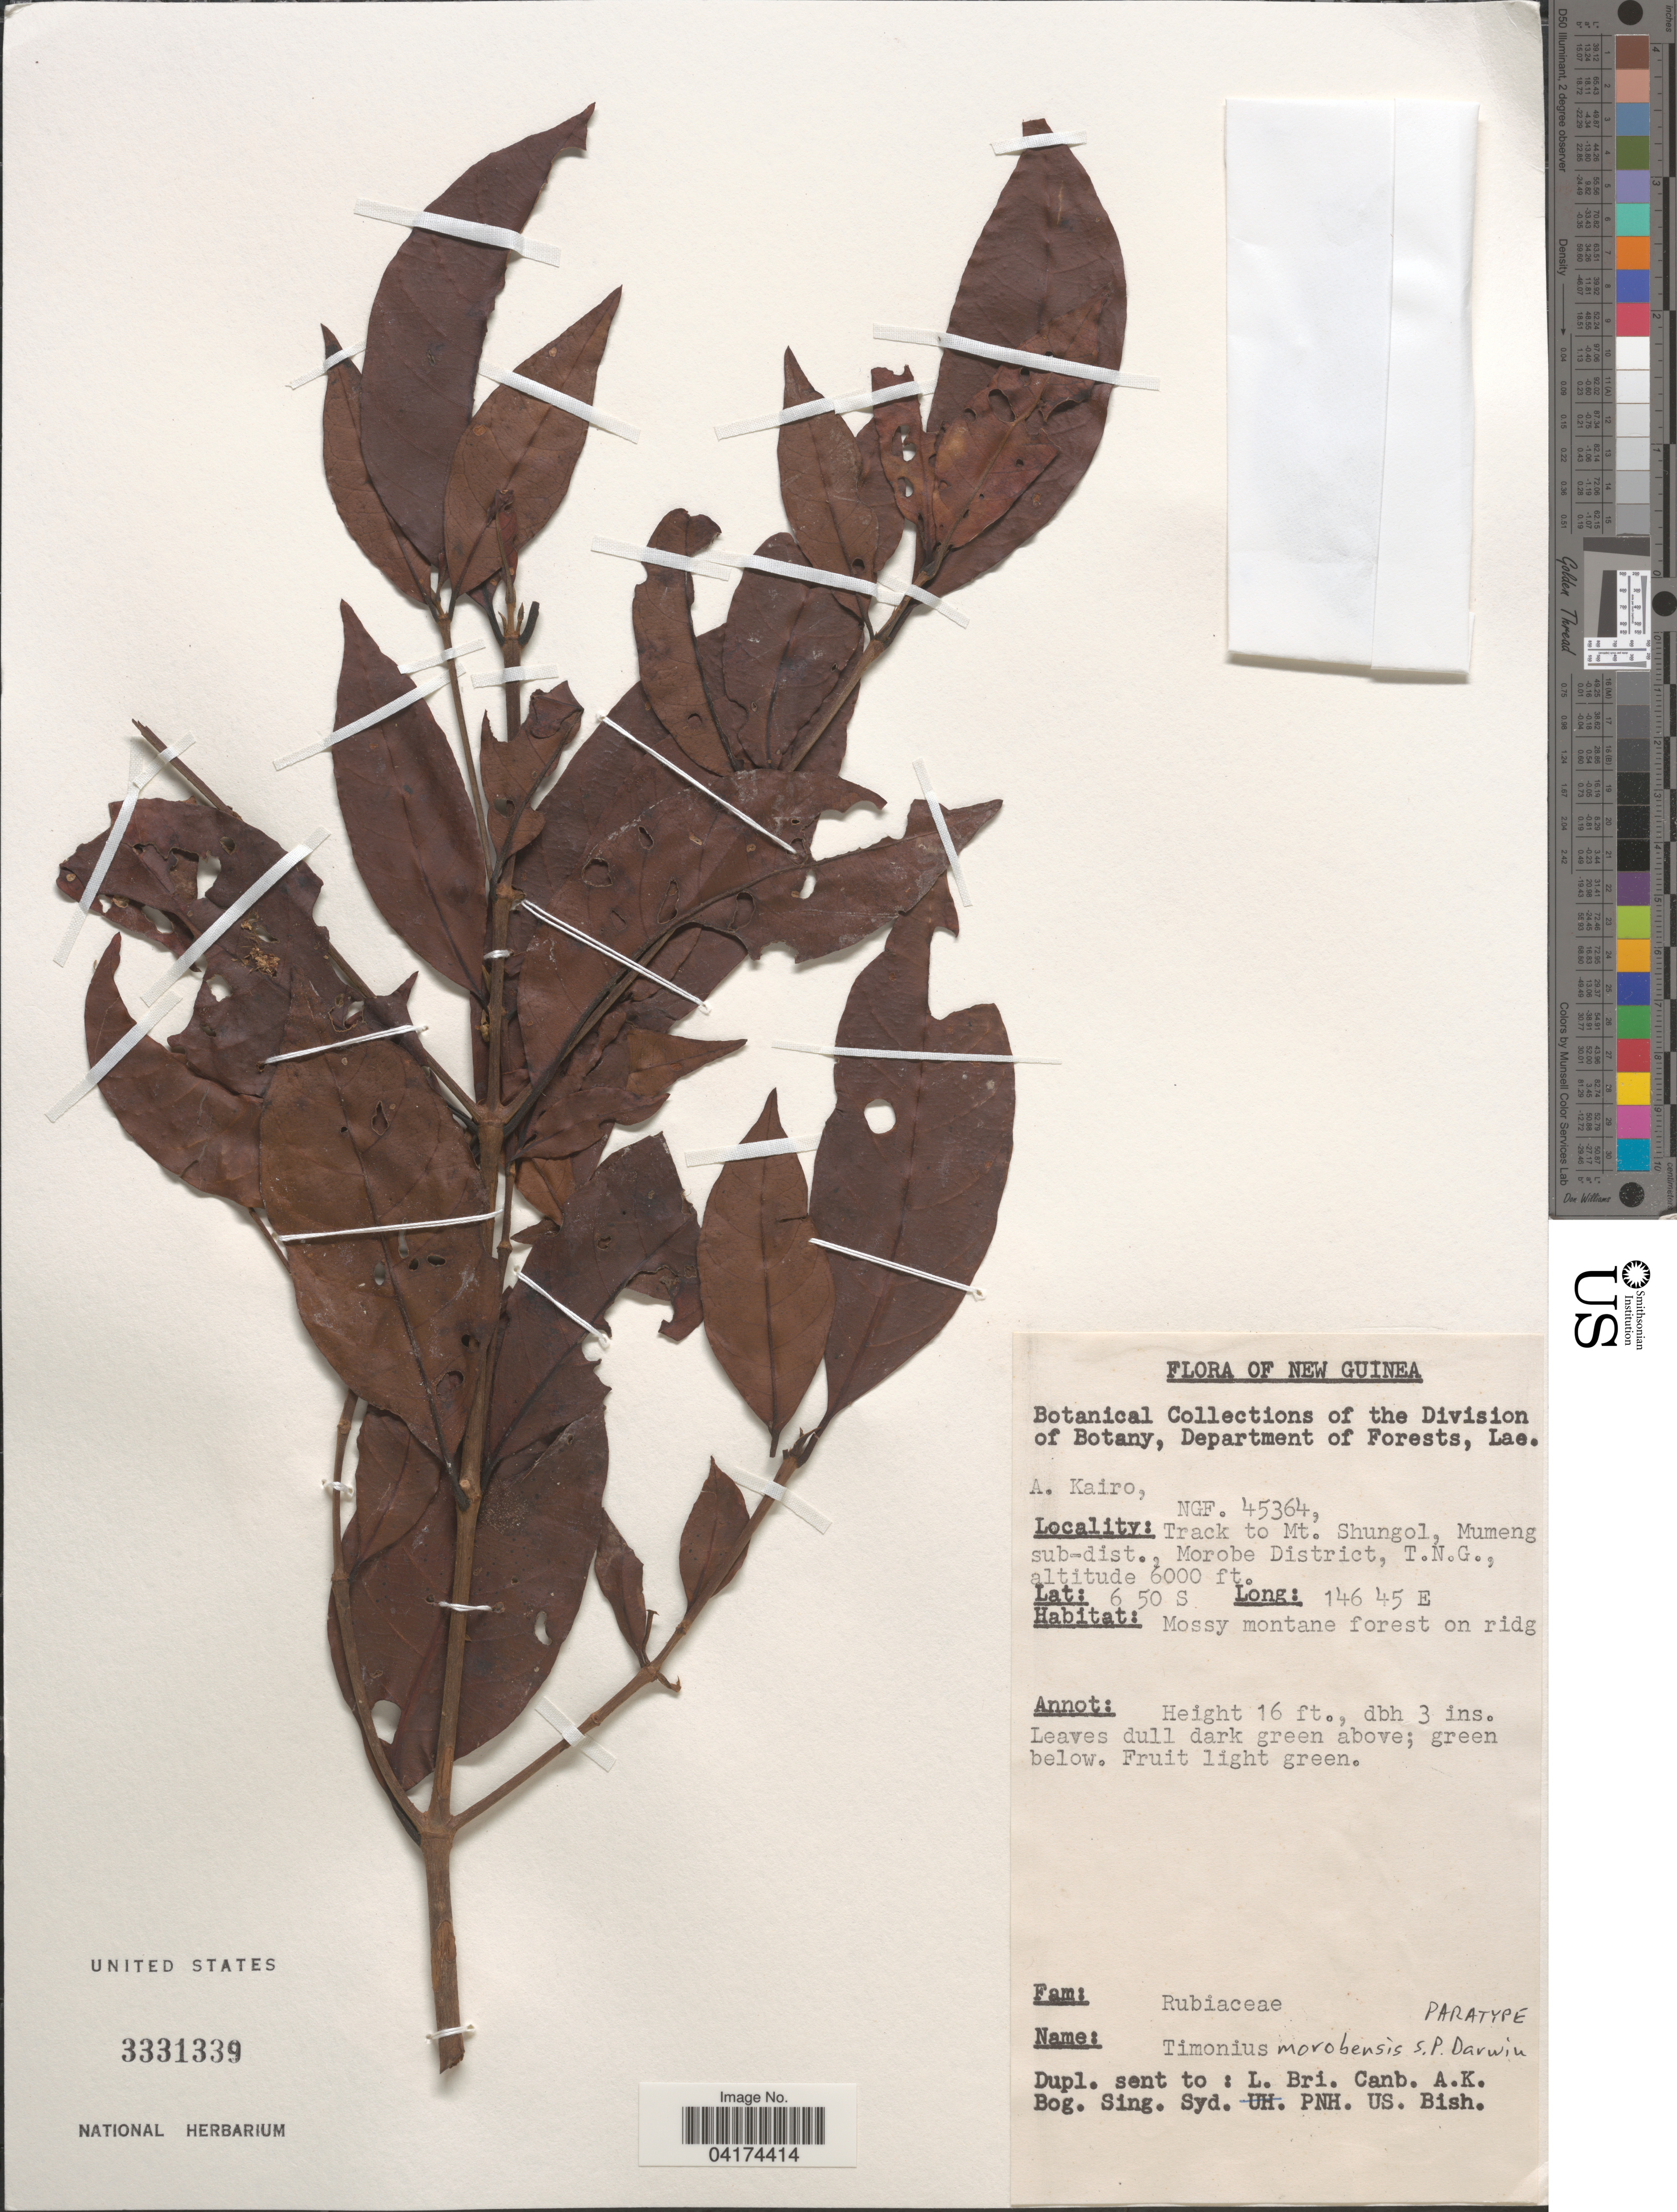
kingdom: Plantae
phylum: Tracheophyta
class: Magnoliopsida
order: Gentianales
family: Rubiaceae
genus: Timonius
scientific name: Timonius morobensis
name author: S.P. Darwin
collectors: A. Kairo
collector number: NGF45364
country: Papua New Guinea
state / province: Morobe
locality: New Guinea. Track to Mt. Shungol, Mumeng sub-dist., Morobe District, T.N.G.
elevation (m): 1829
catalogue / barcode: US 3331339